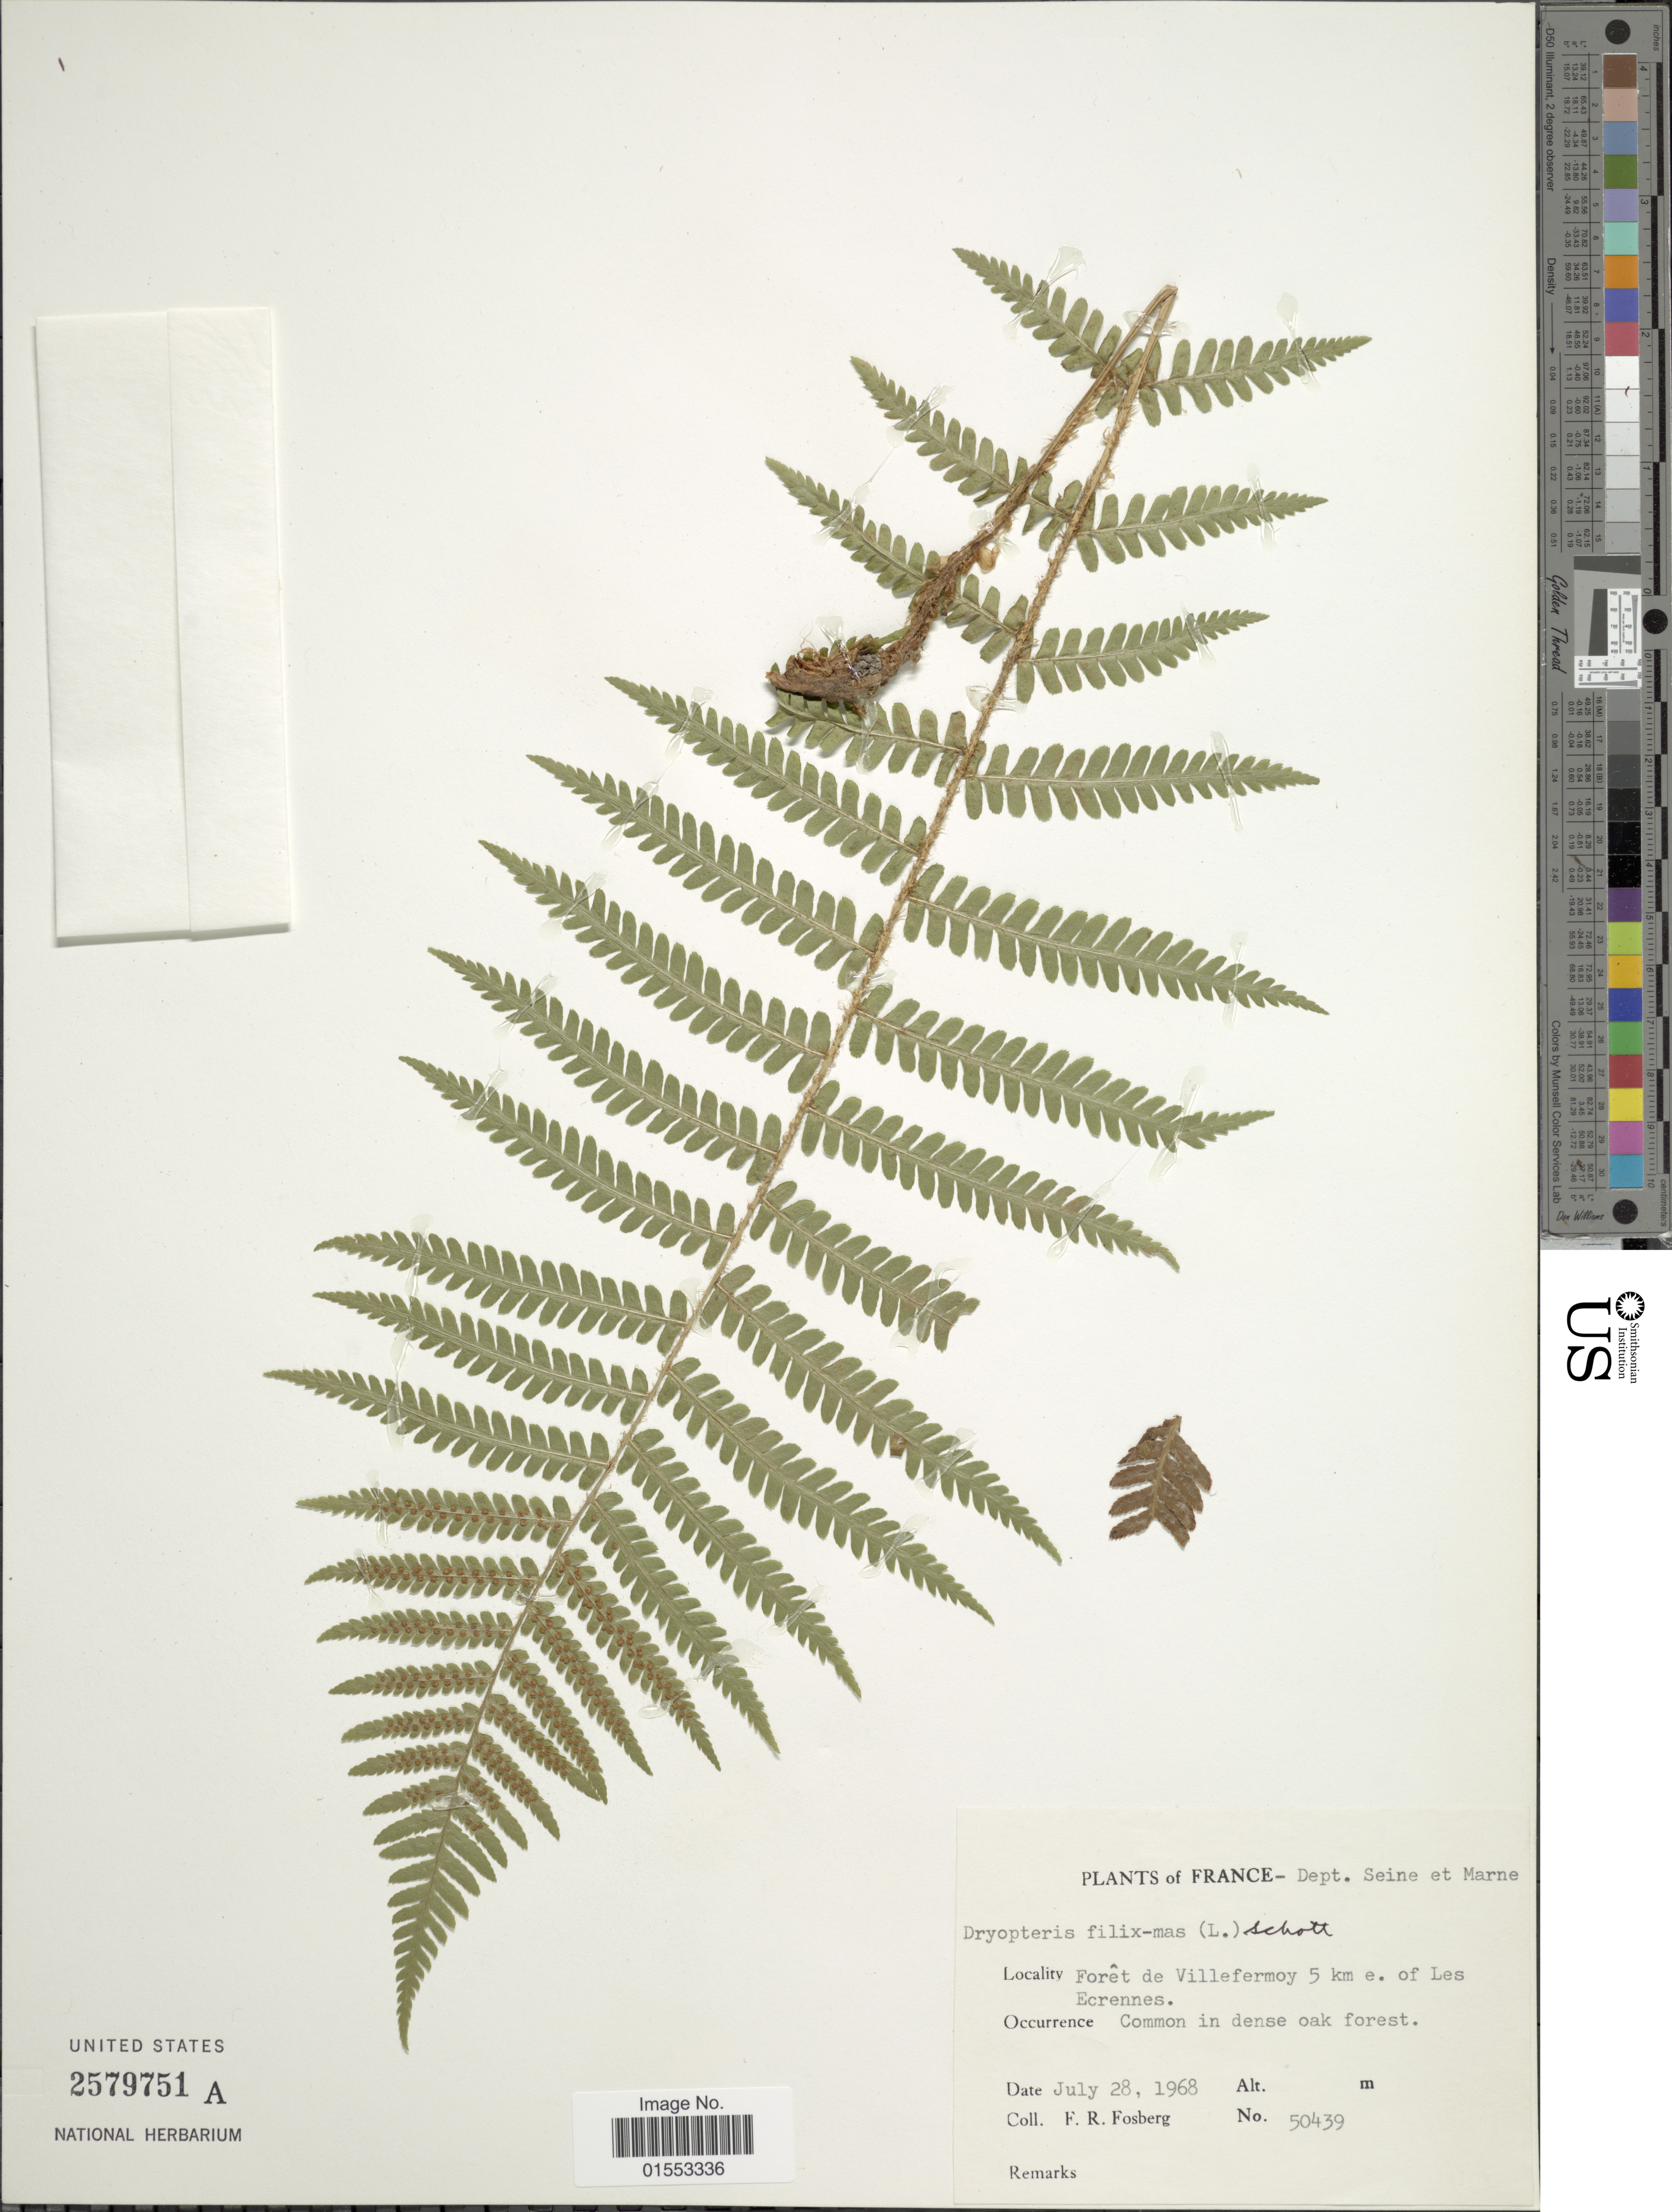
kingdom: Plantae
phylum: Tracheophyta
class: Polypodiopsida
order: Polypodiales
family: Dryopteridaceae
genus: Dryopteris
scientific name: Dryopteris filix-mas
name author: (L.) Schott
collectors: F. R. Fosberg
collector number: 50439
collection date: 1968-07-28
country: France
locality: France - Dept. Seite et Marne. Foret de Villefermoy 5 km e. of Les Ecrennes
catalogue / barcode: US 2579751A